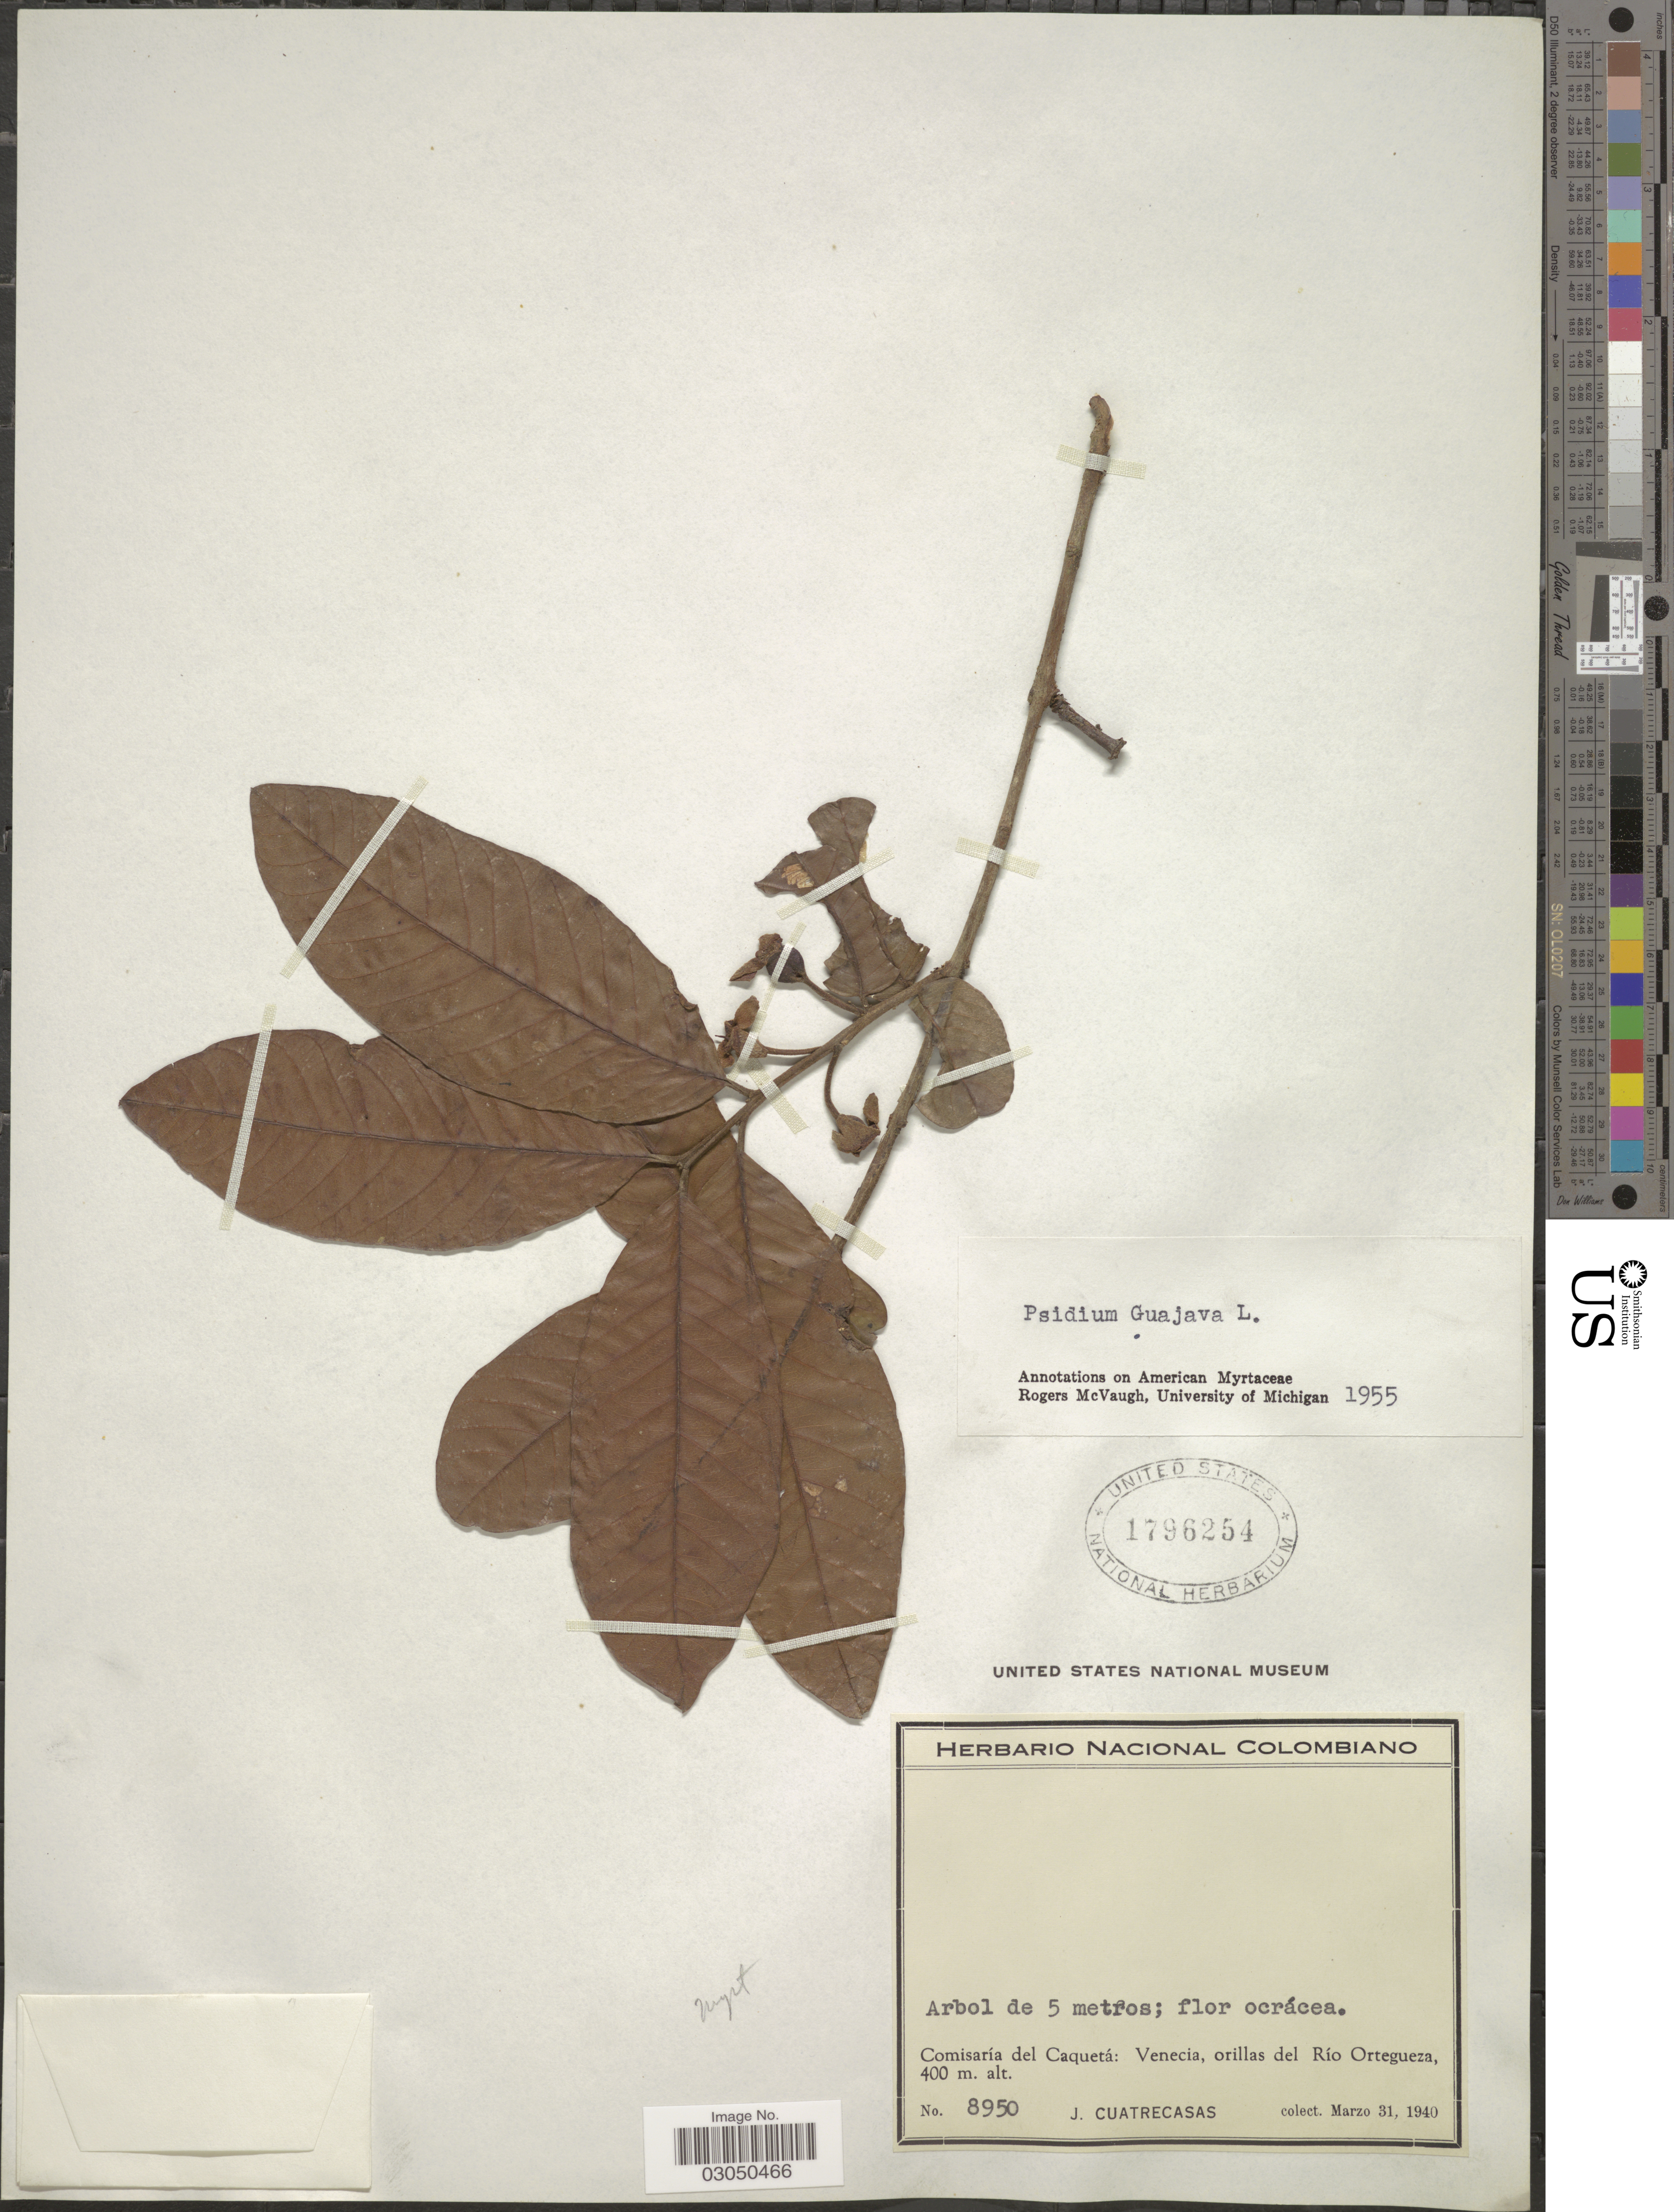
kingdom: Plantae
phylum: Tracheophyta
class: Magnoliopsida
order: Myrtales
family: Myrtaceae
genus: Psidium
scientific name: Psidium guajava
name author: L.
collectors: J. Cuatrecasas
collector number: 8950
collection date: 1940-03-31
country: Colombia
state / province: Caquetá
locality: Comisaría del Caquetá: Venecia, orillas del Río Ortegueza.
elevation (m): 400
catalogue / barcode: US 1796254